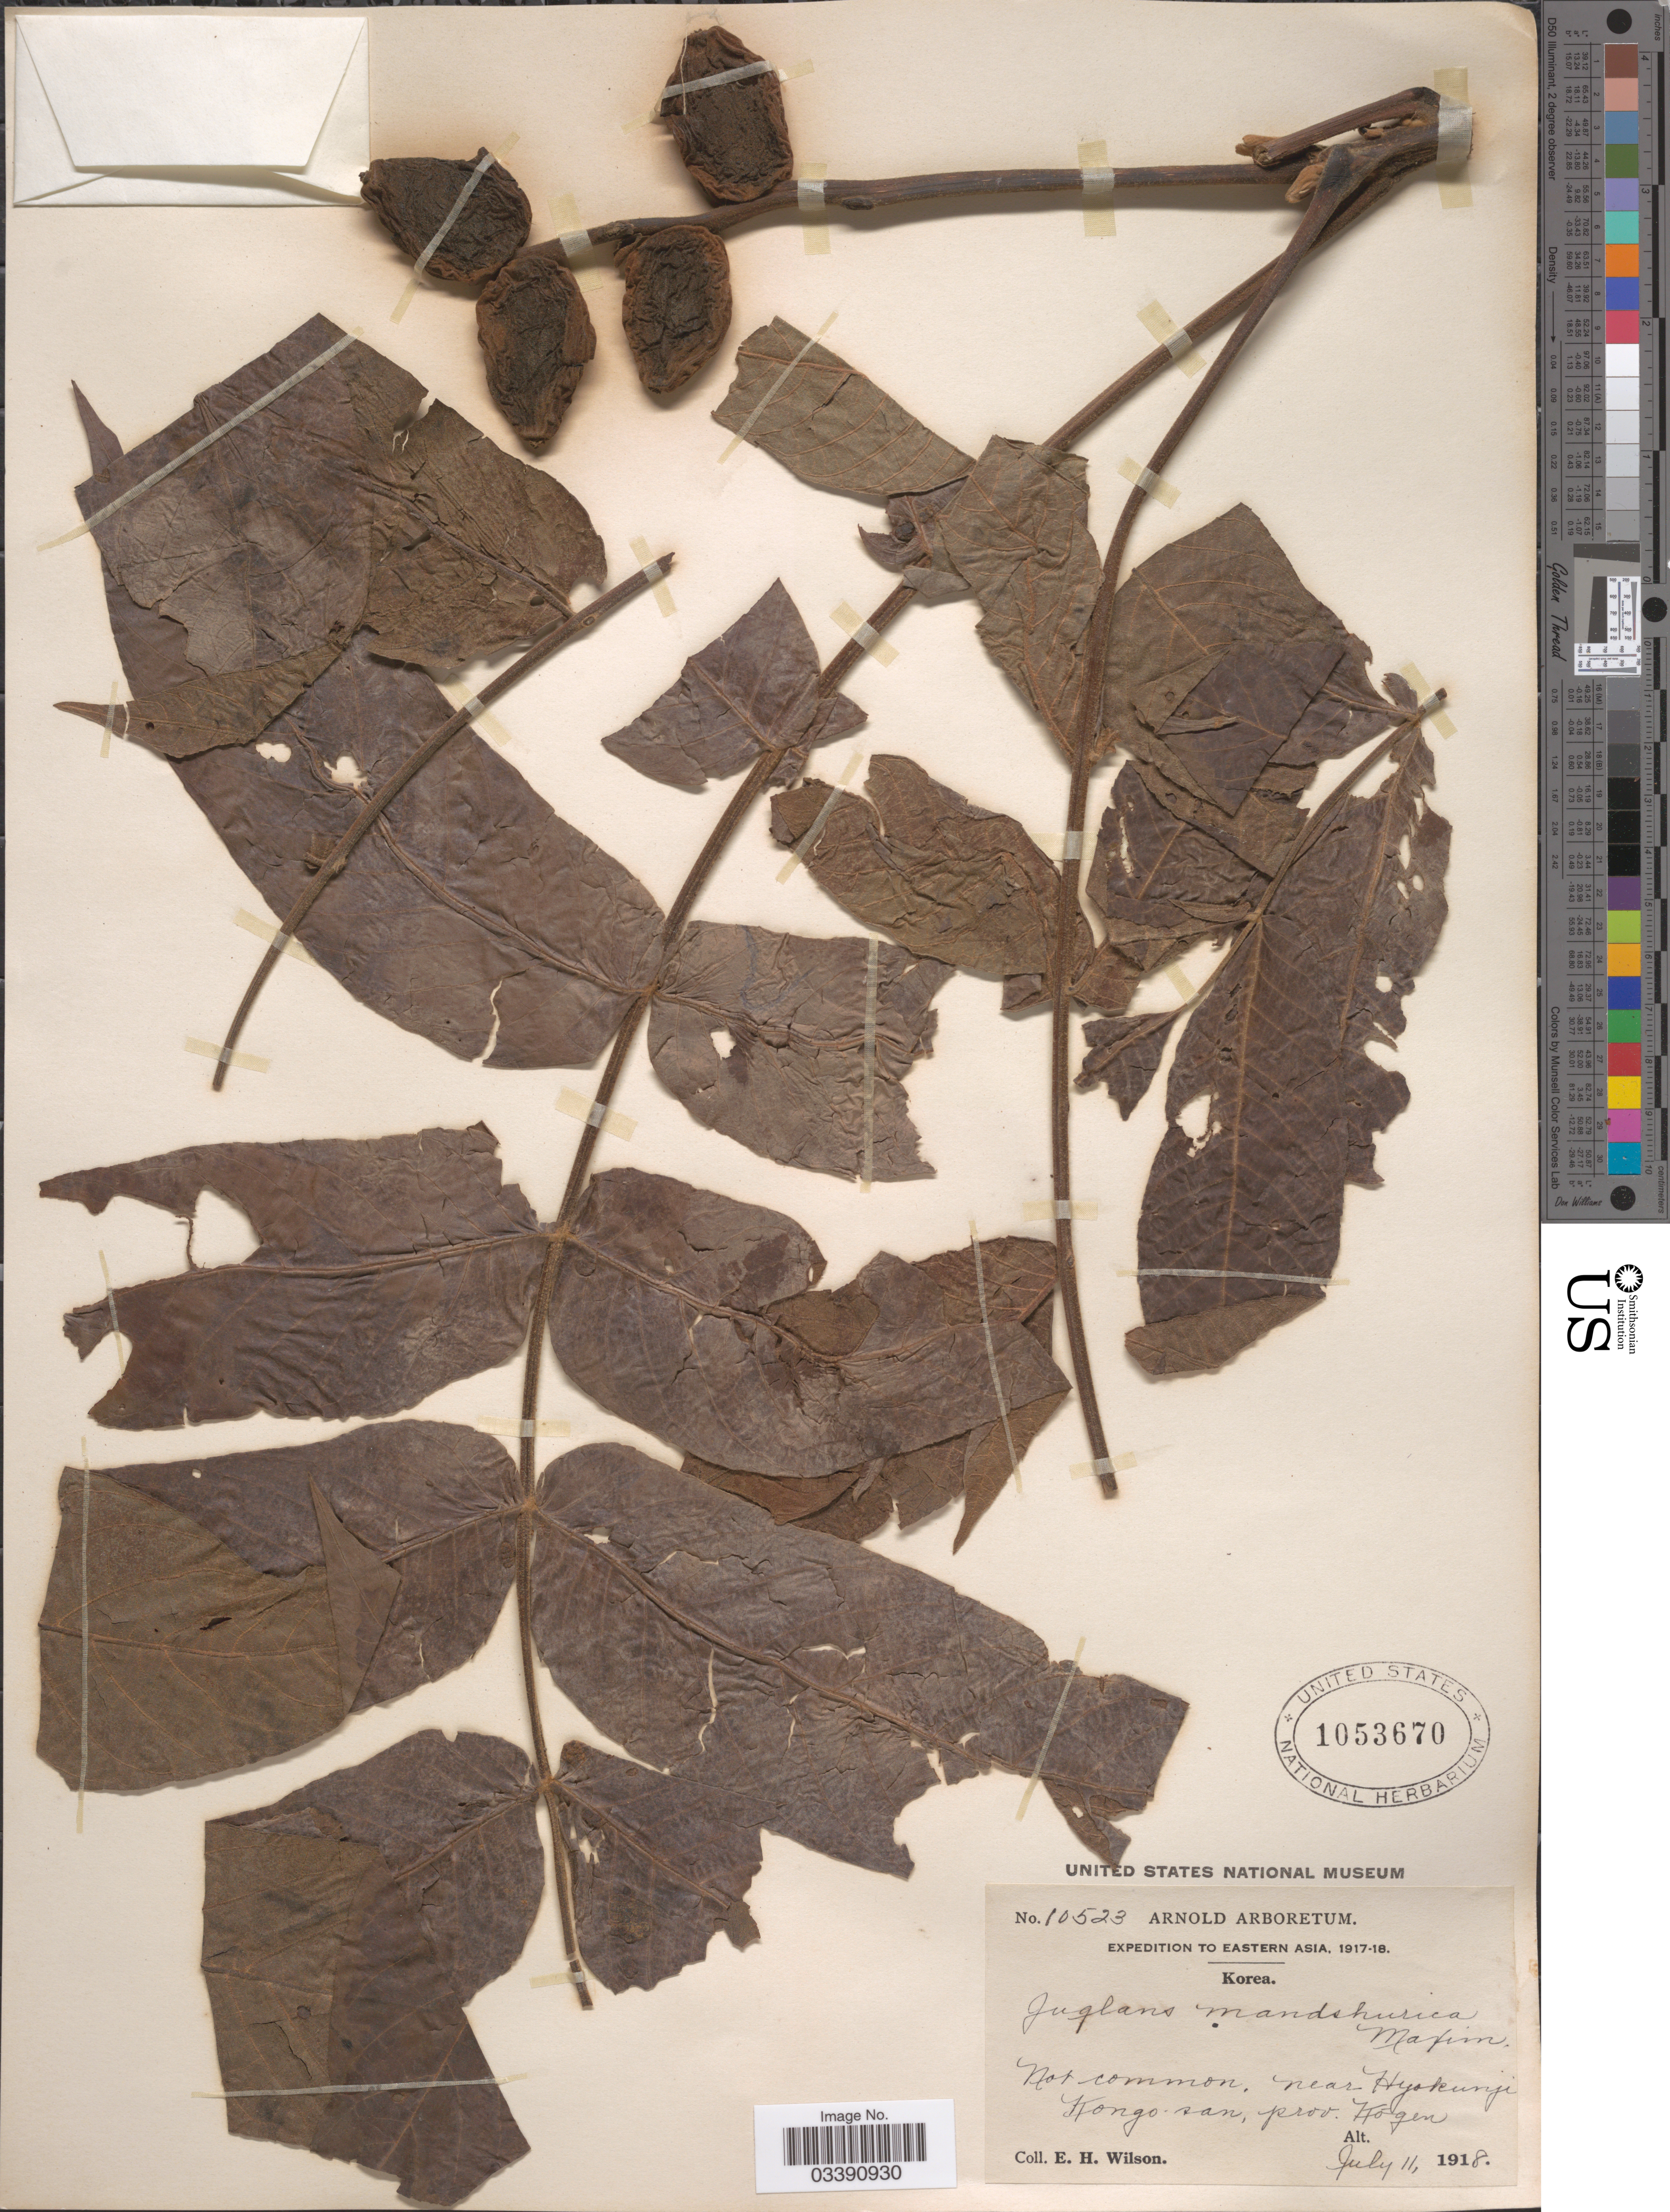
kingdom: Plantae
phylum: Tracheophyta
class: Magnoliopsida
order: Fagales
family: Juglandaceae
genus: Juglans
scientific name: Juglans mandshurica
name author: Maxim.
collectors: E. Wilson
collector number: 10523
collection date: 1918-07-11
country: North Korea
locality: Near Hyokunji Kongo-san, prov. Kogen.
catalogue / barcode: US 1053670